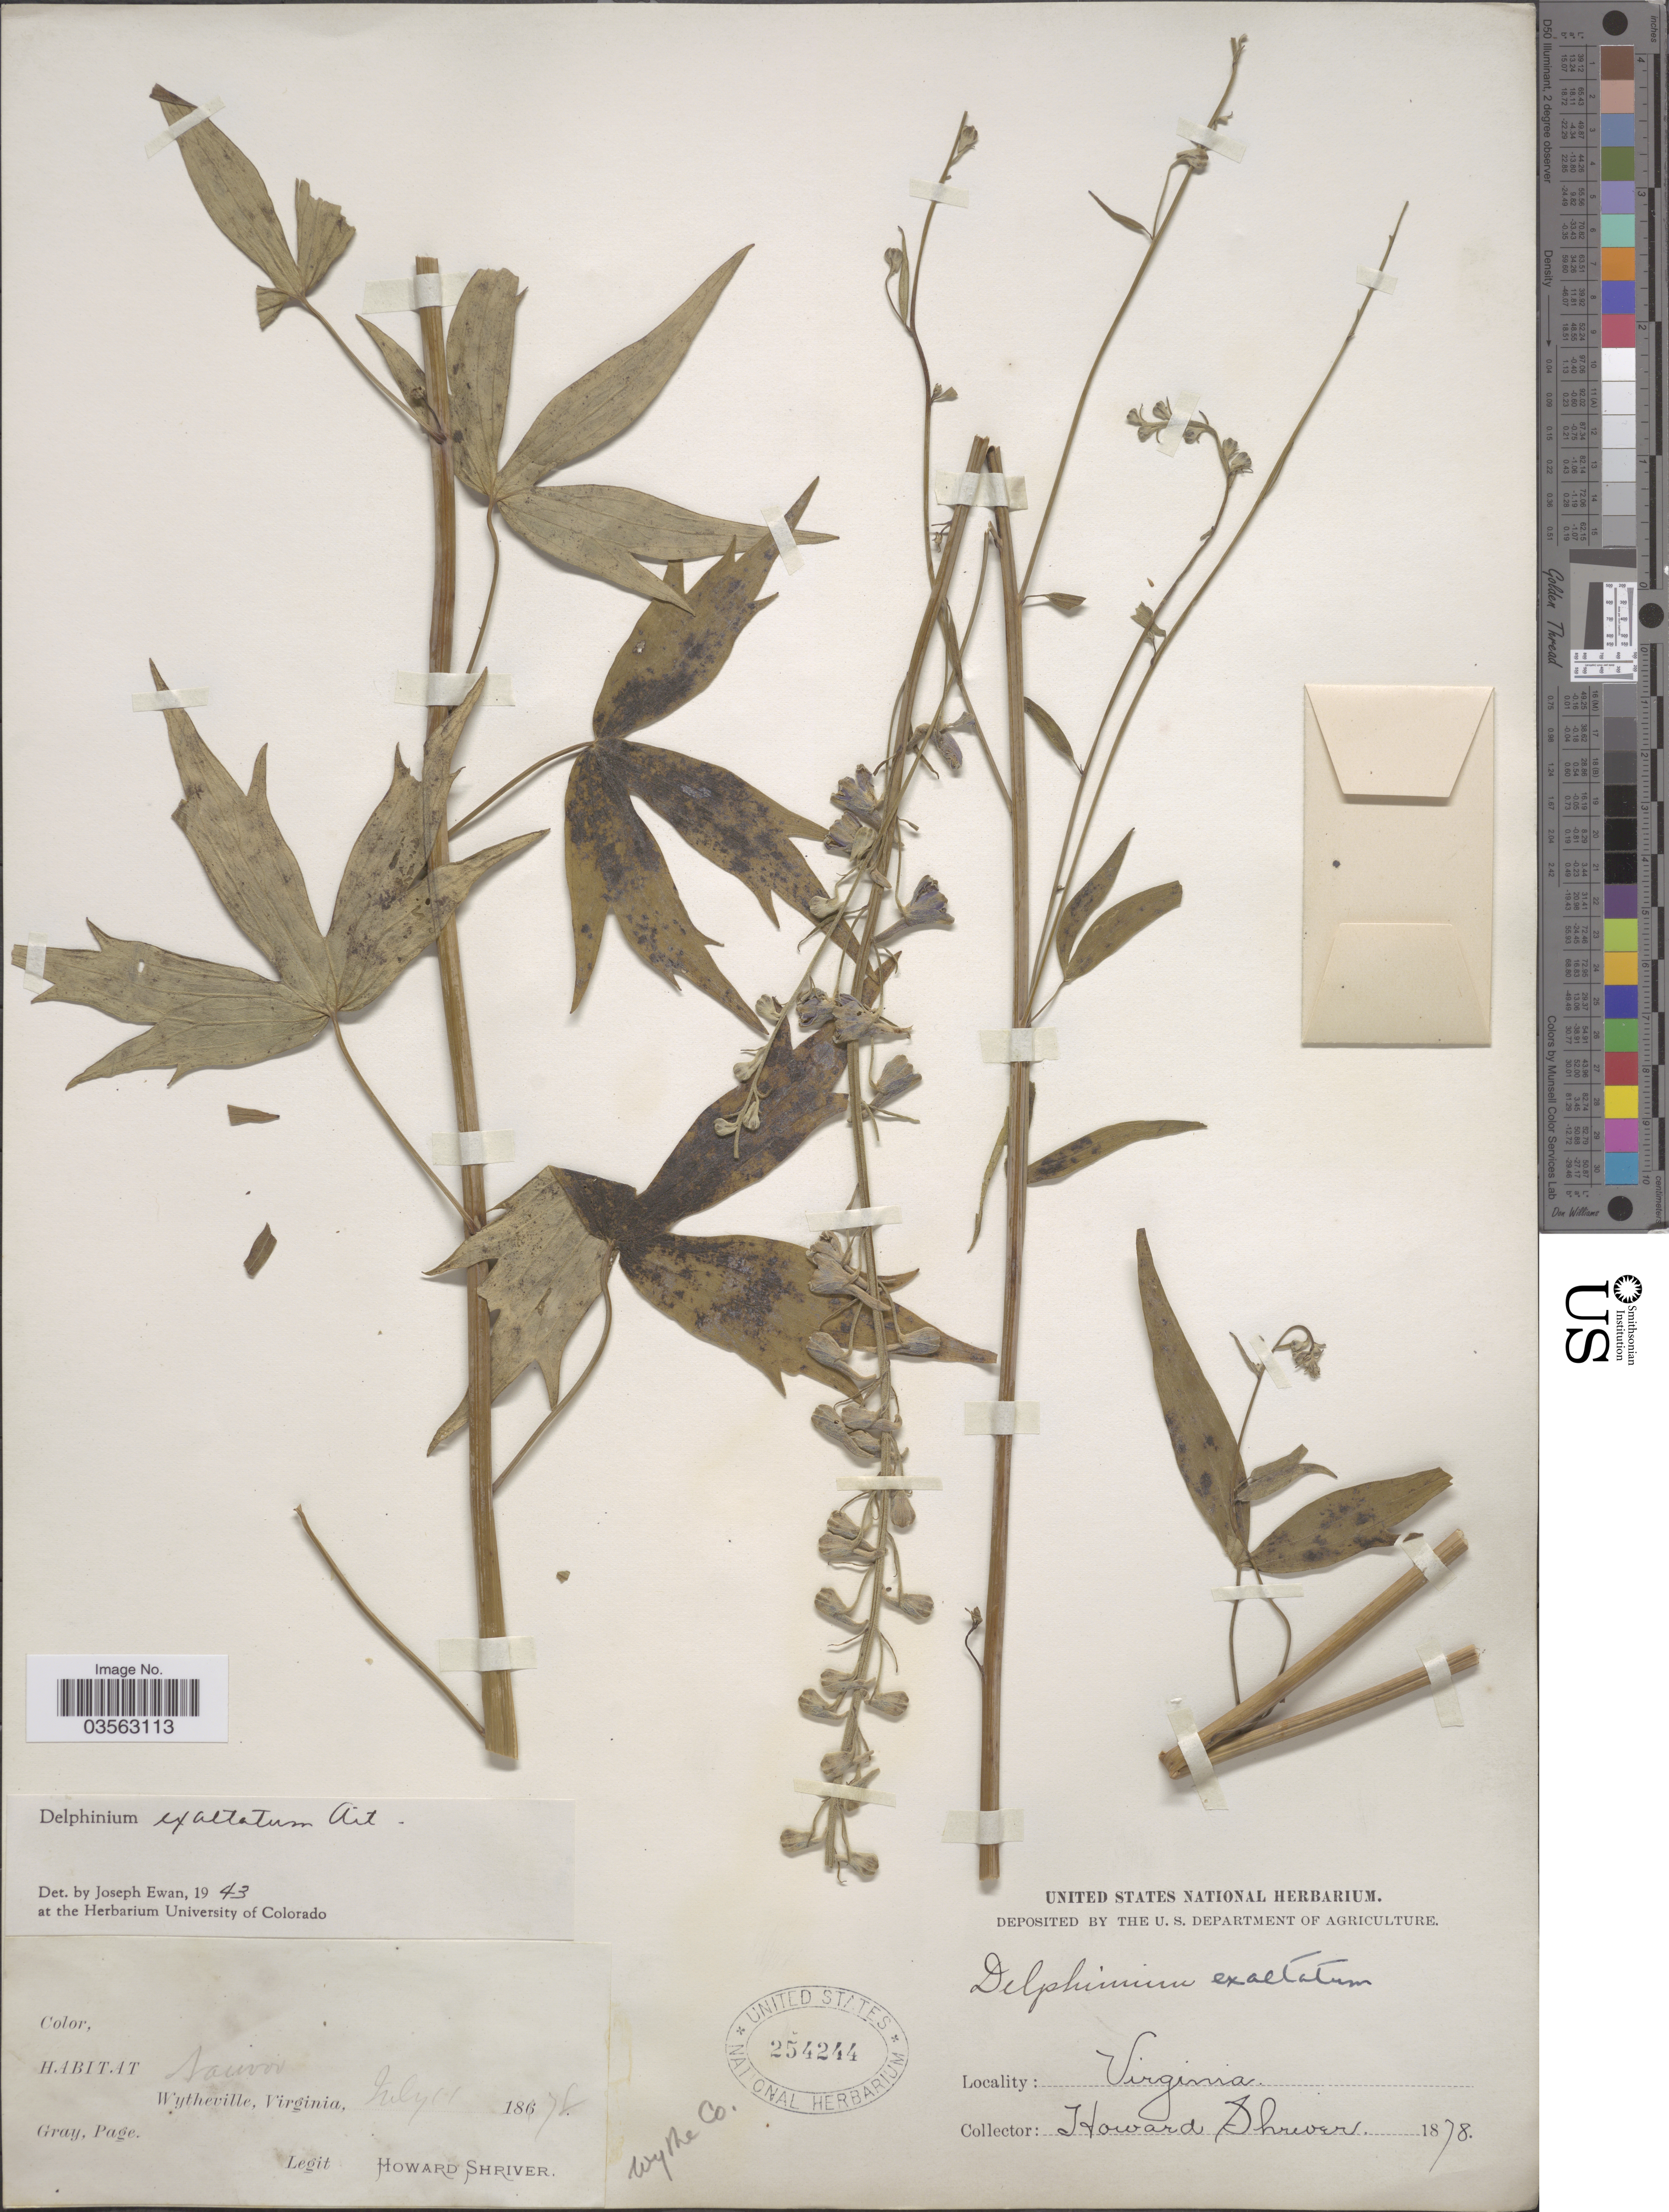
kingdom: Plantae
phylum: Tracheophyta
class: Magnoliopsida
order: Ranunculales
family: Ranunculaceae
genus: Delphinium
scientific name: Delphinium exaltatum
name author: Aiton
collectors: H. Shriver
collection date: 1878-07-11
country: United States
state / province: Virginia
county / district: Wythe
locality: Wytheville. Wythe Co.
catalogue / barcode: US 254244